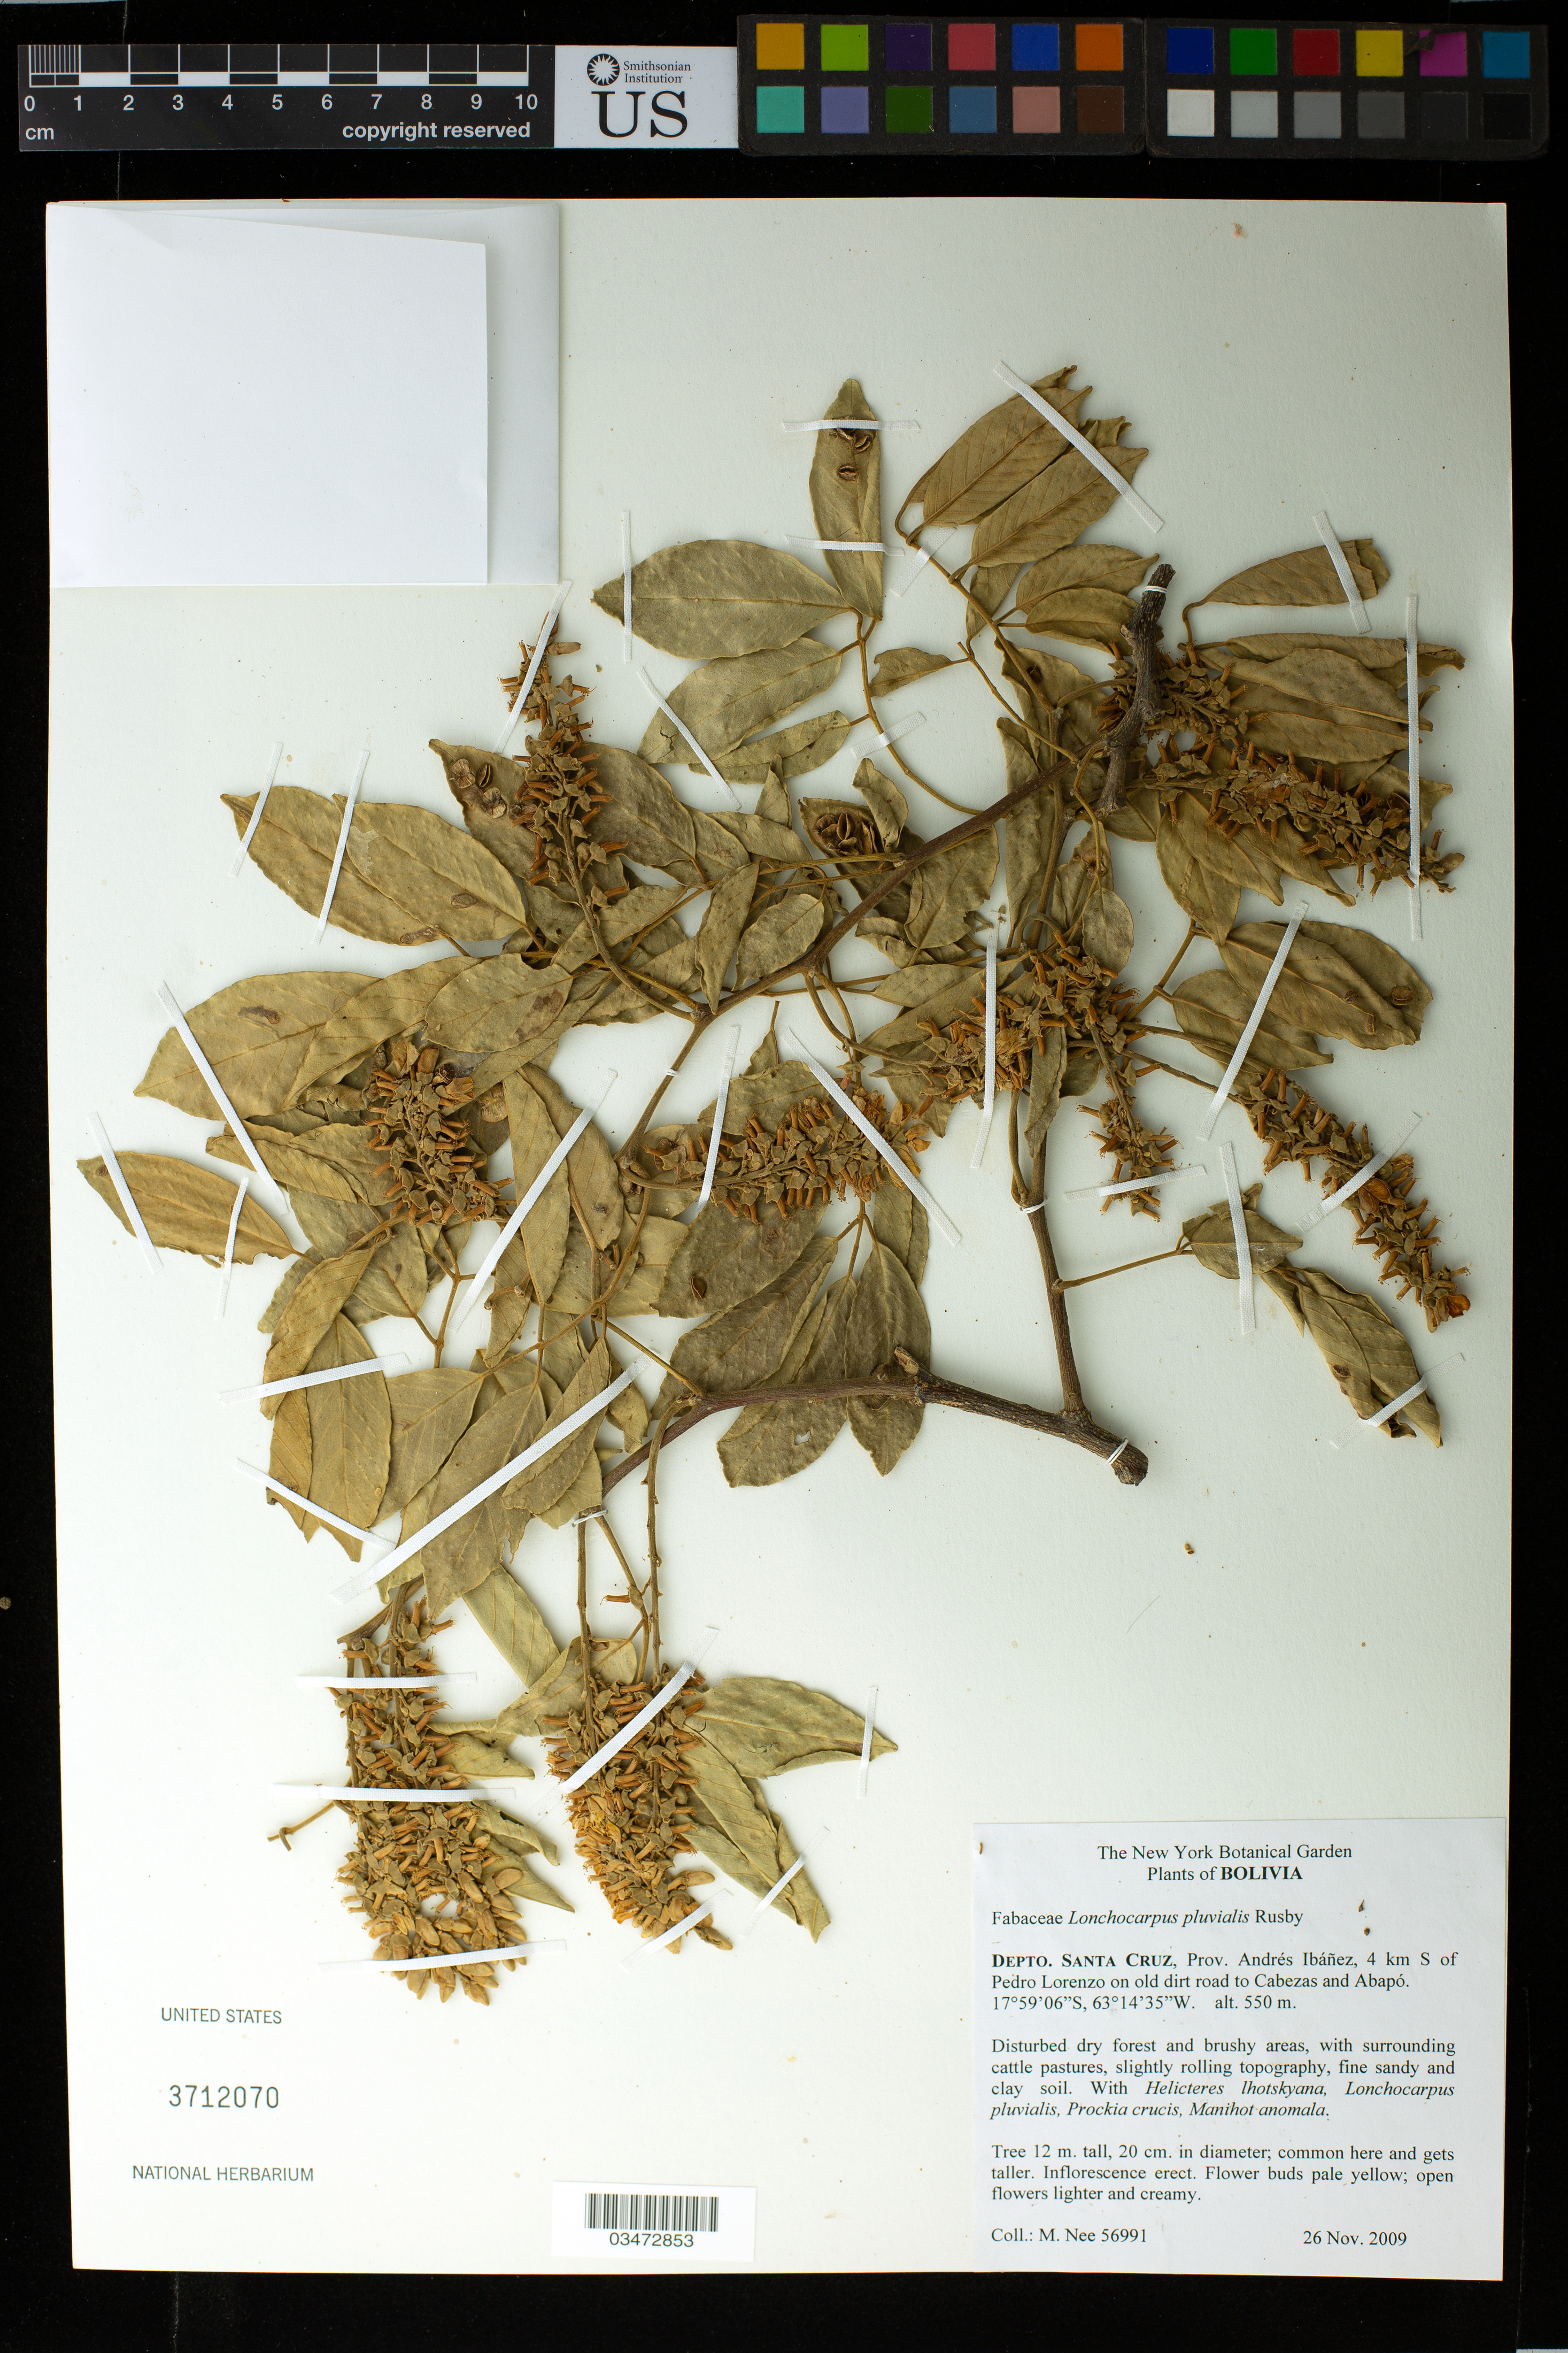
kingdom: Plantae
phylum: Tracheophyta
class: Magnoliopsida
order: Fabales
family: Fabaceae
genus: Lonchocarpus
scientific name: Lonchocarpus pluvialis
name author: Rusby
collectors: M. Nee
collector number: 56991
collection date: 2009-11-26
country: Bolivia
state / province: Santa Cruz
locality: Depto. Santa Cruz, Prov. Andrew Ibanez, 4 km S of Pedro Lorenzo on old dirt road to Cabezas and Abapo.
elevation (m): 550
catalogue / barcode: US 3712070